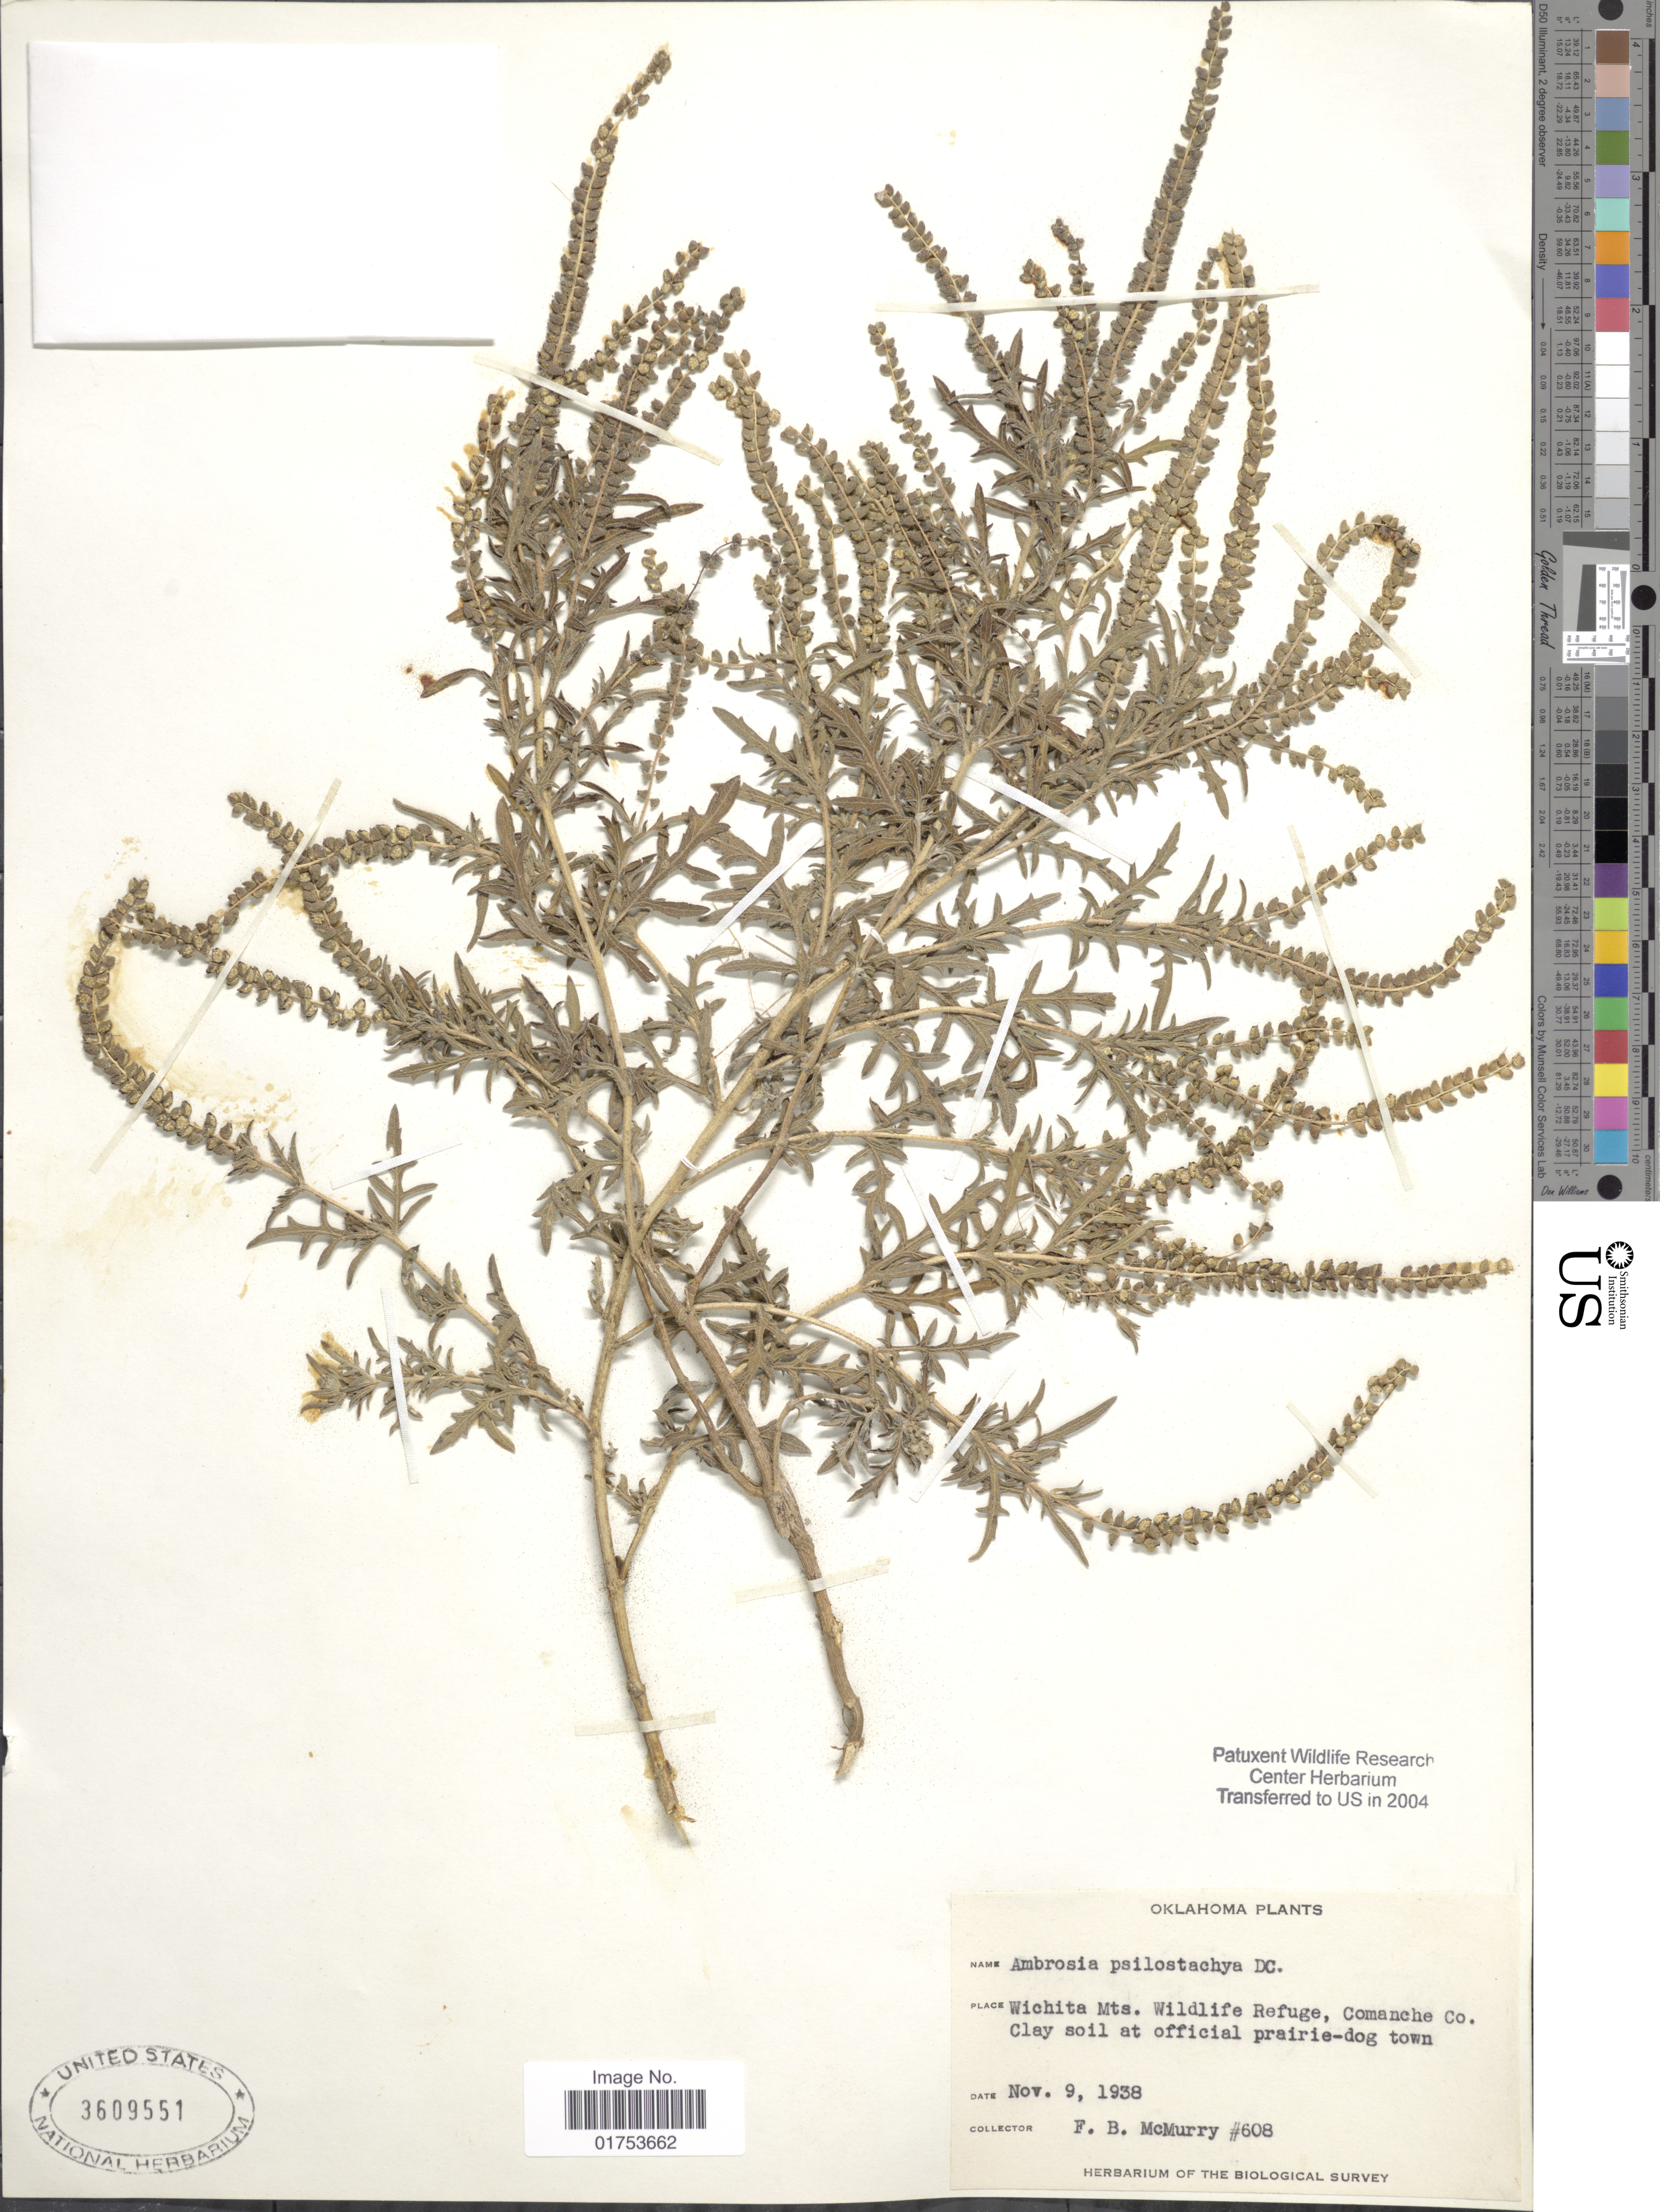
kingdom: Plantae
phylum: Tracheophyta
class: Magnoliopsida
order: Asterales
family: Asteraceae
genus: Ambrosia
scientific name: Ambrosia psilostachya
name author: DC.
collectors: F. B. McMurry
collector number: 608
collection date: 1938-11-09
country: United States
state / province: Oklahoma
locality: Wichita Mts. Wildlife Refuge, Comanche Co., Clay soil at official prairie-dog town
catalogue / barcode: US 3609551